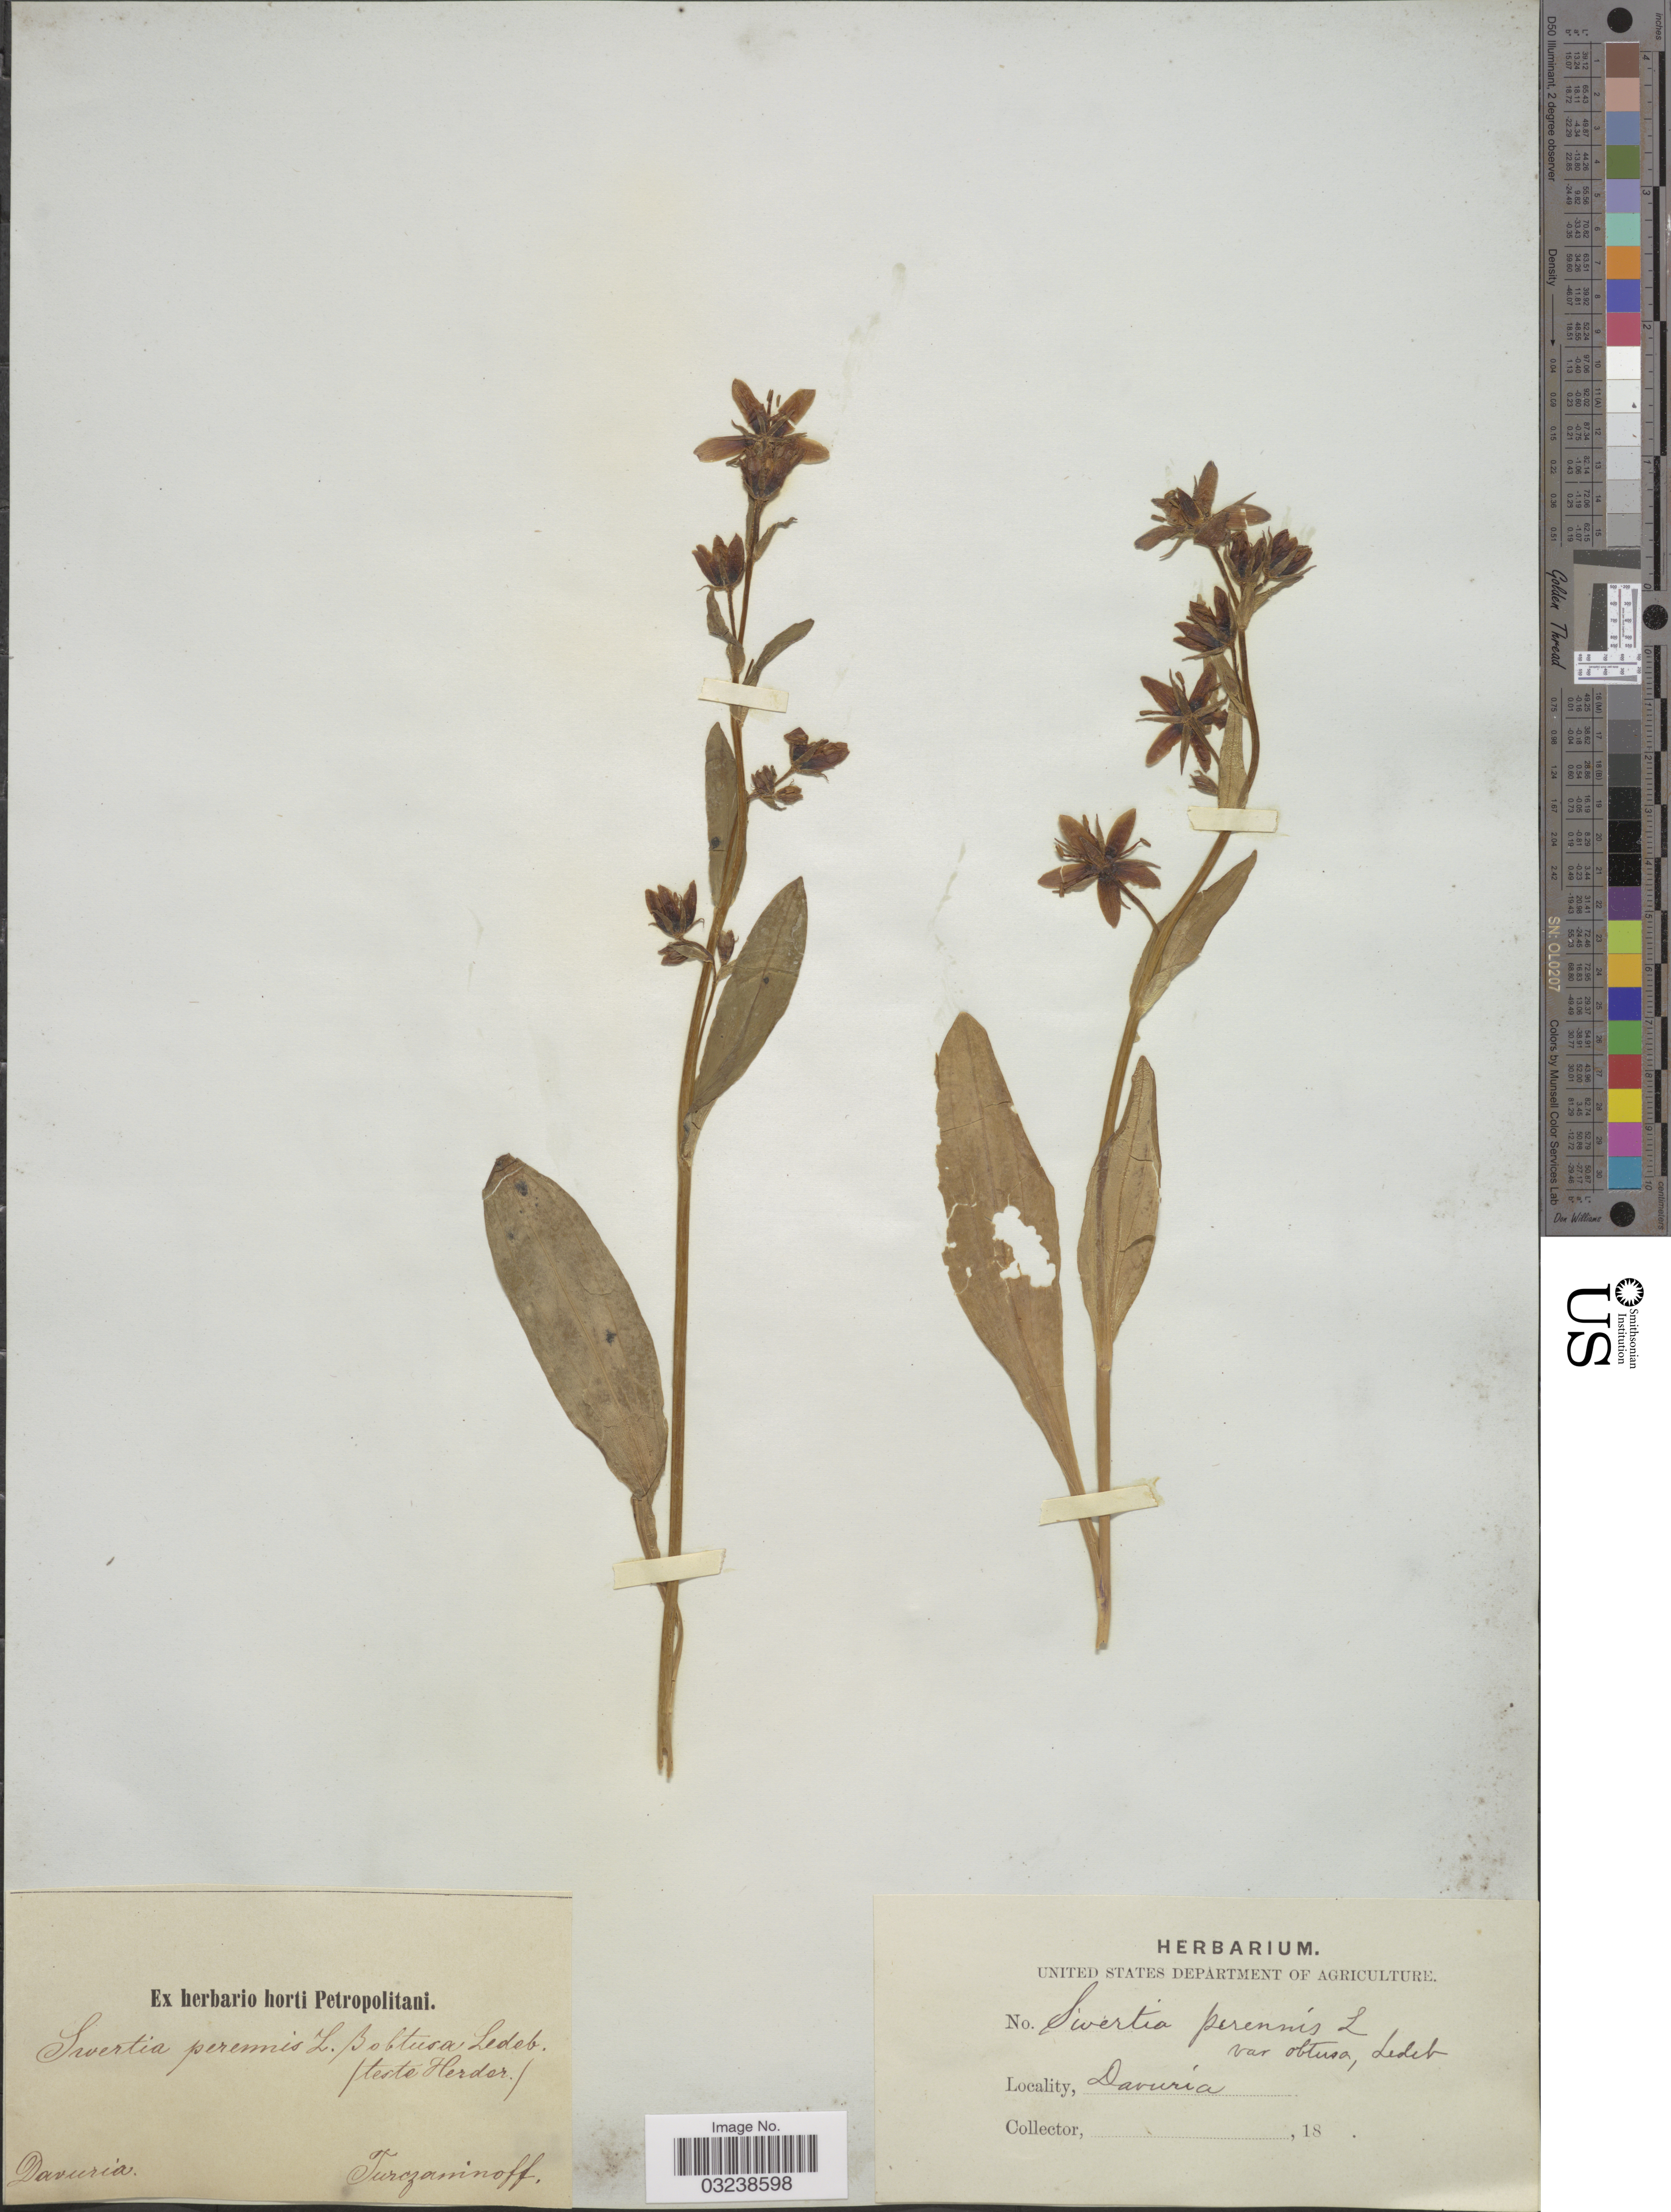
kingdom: Plantae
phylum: Tracheophyta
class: Magnoliopsida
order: Gentianales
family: Gentianaceae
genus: Swertia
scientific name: Swertia perennis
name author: L.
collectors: N. Turczaninow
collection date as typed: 18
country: Russian Federation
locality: Davuria.